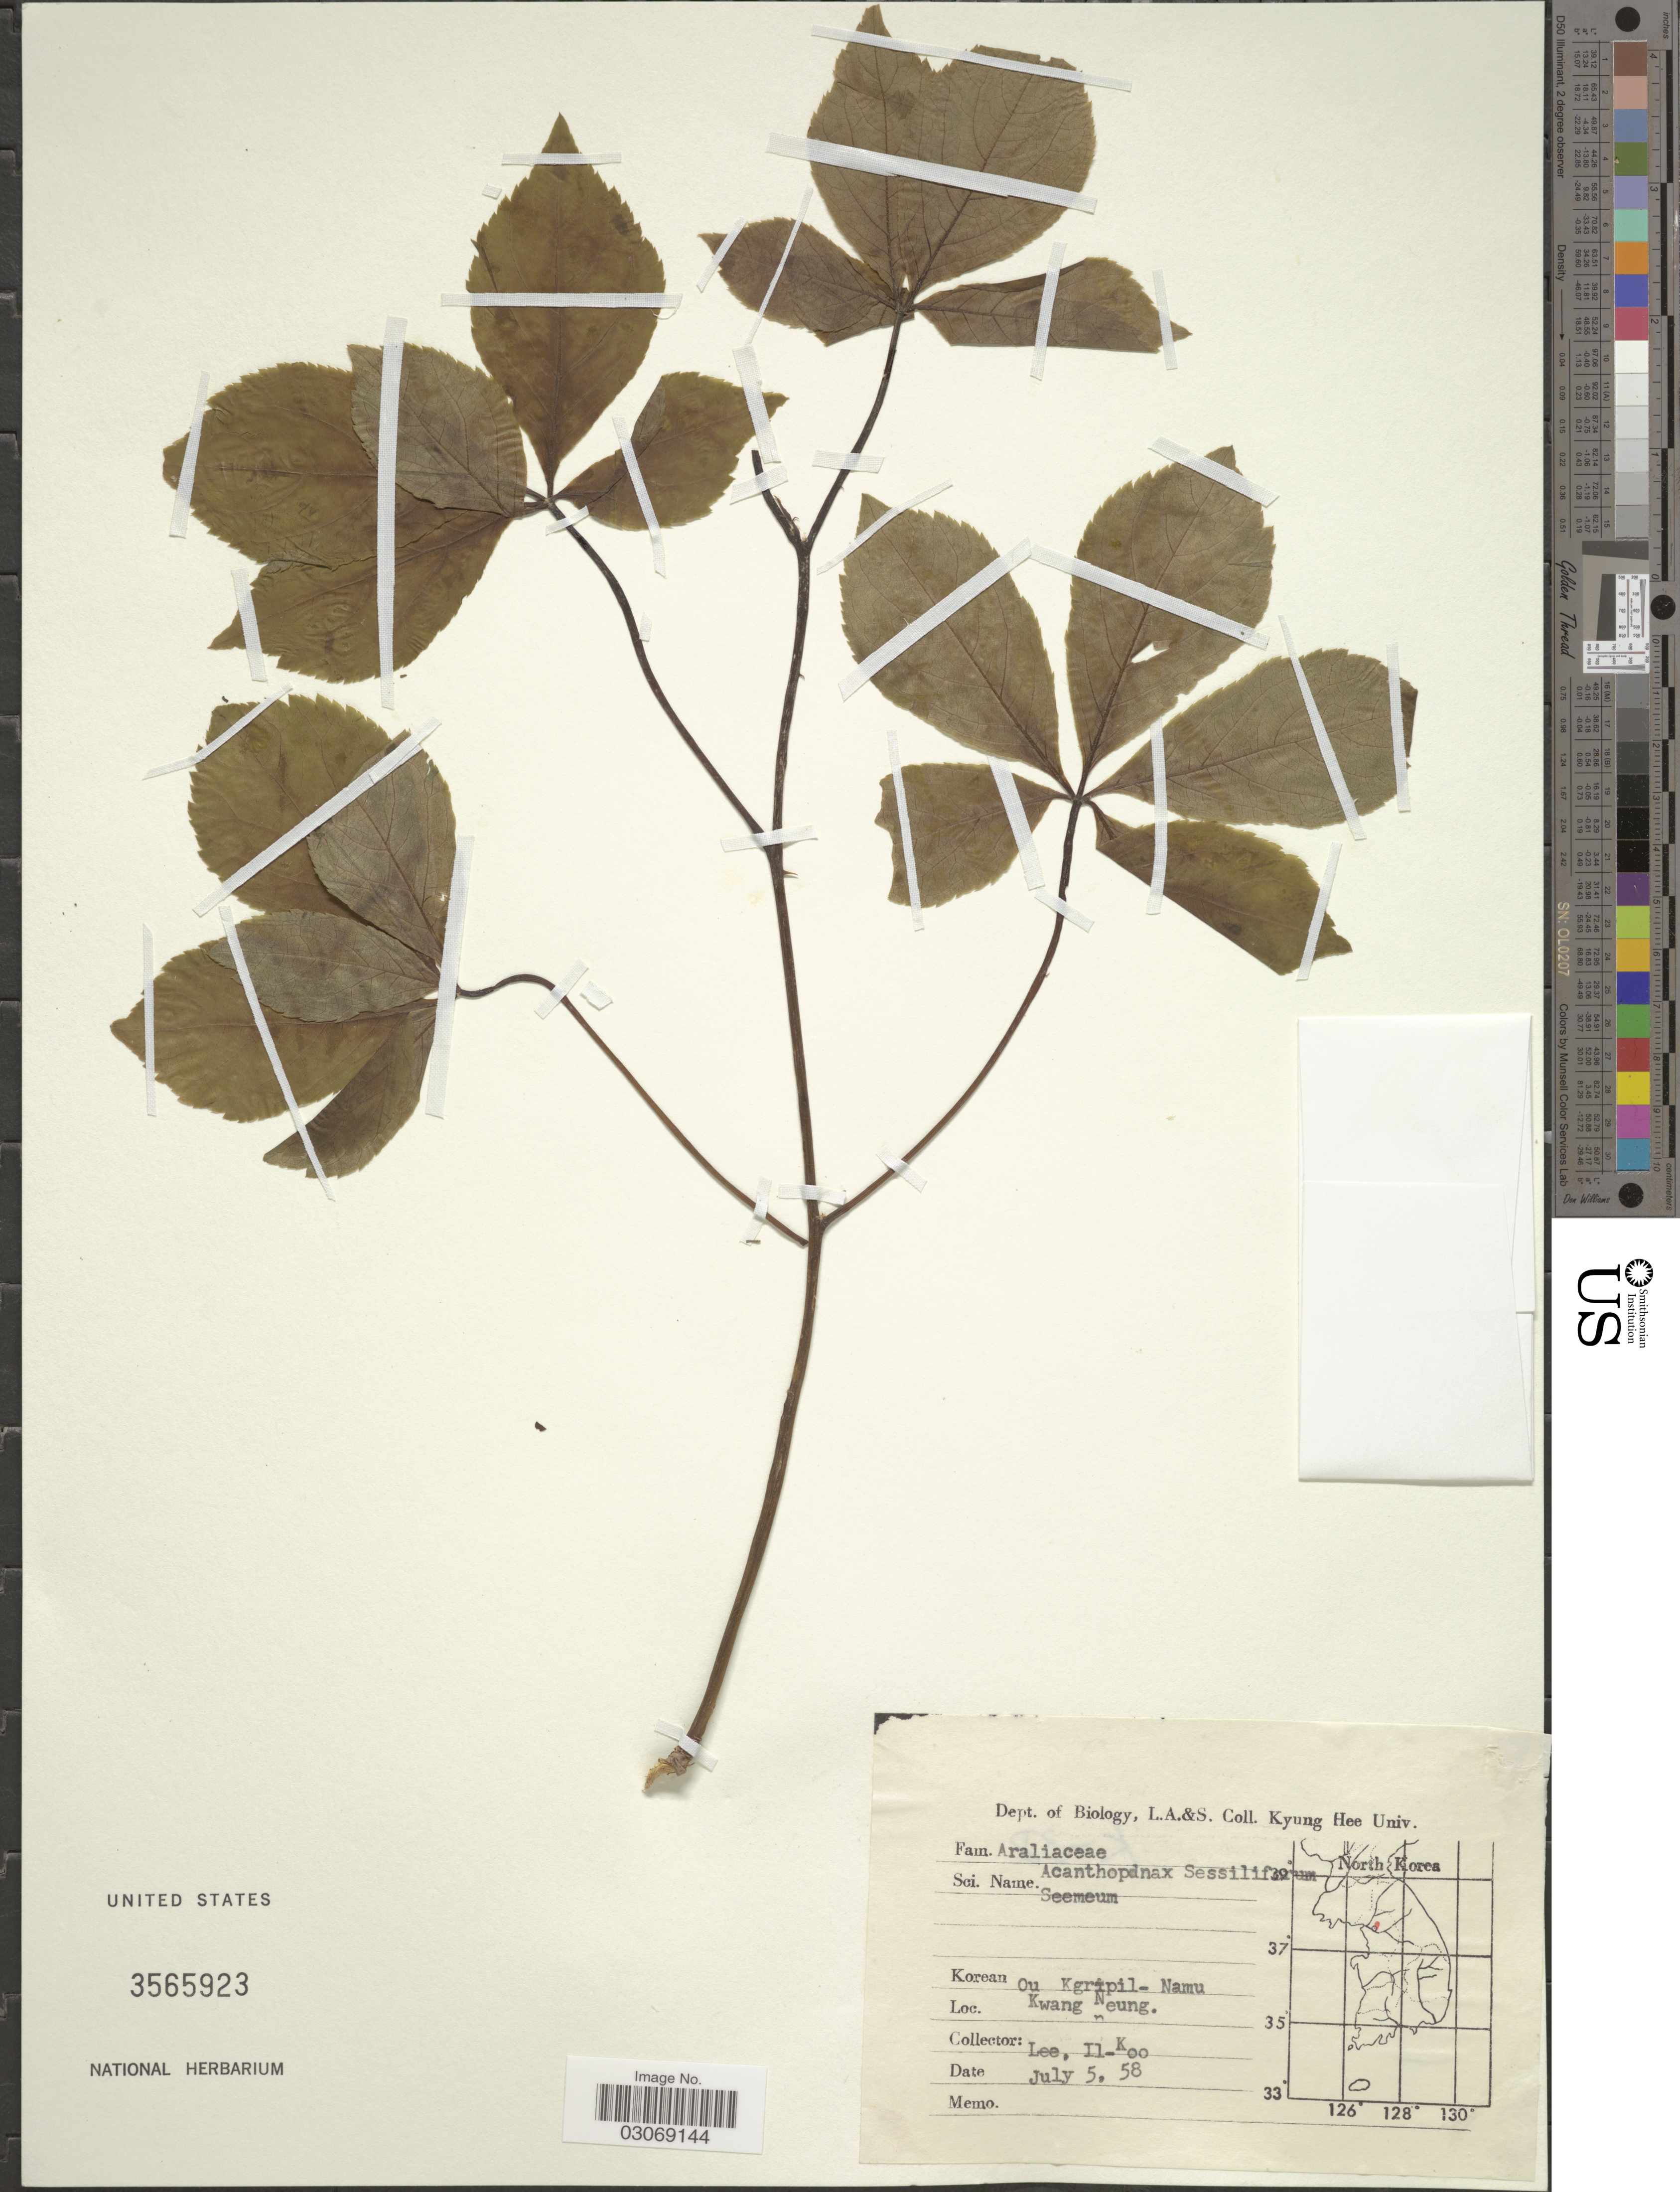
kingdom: Plantae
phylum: Tracheophyta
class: Magnoliopsida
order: Apiales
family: Araliaceae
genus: Acanthopanax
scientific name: Acanthopanax sessiliflorus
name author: (Rupr. & Maxim.) Seem.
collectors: Il-Ko Lee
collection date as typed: Transcribed d/m/y: 5/7/58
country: South Korea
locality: Kwang Neung.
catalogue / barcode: US 3565923